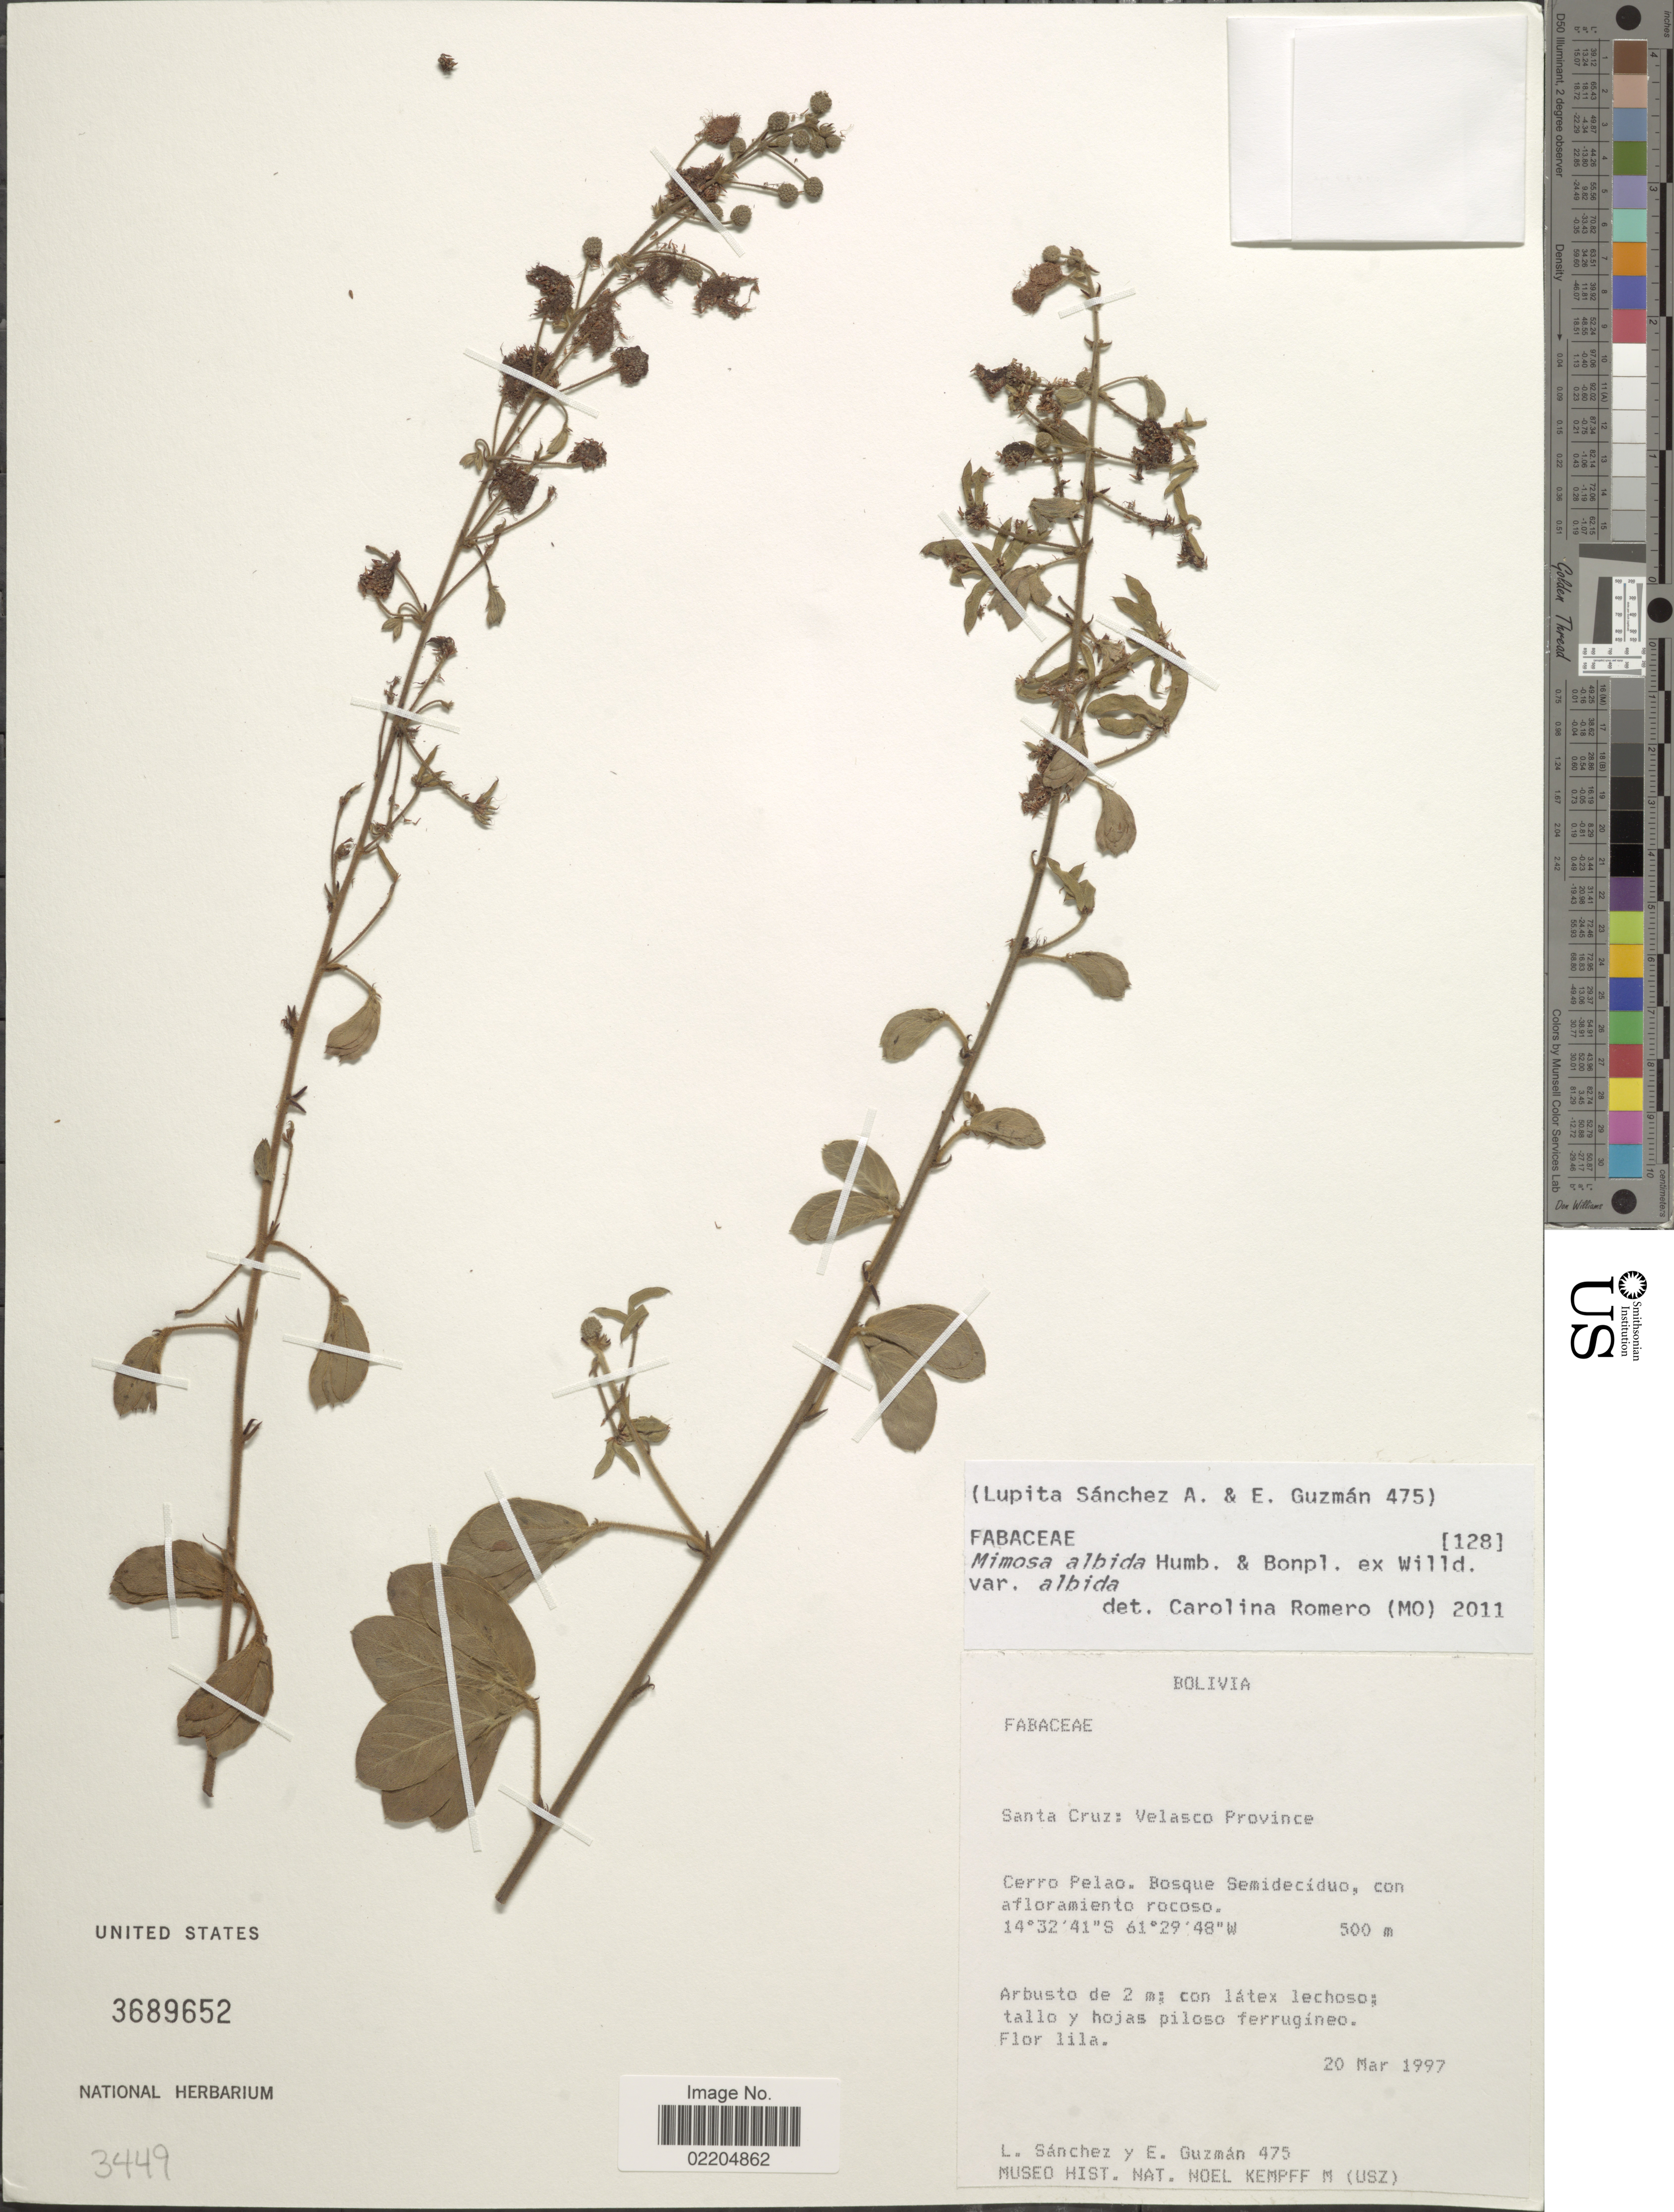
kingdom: Plantae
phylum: Tracheophyta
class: Magnoliopsida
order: Fabales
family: Fabaceae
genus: Mimosa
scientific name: Mimosa albida var. albida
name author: Humb. & Bonpl. ex Willd.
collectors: L. Sanchez & E. Guzman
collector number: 475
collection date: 1997-03-20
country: Bolivia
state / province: Santa Cruz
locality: Velasco Province, Cerro Pelao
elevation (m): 500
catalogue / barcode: US 3689652